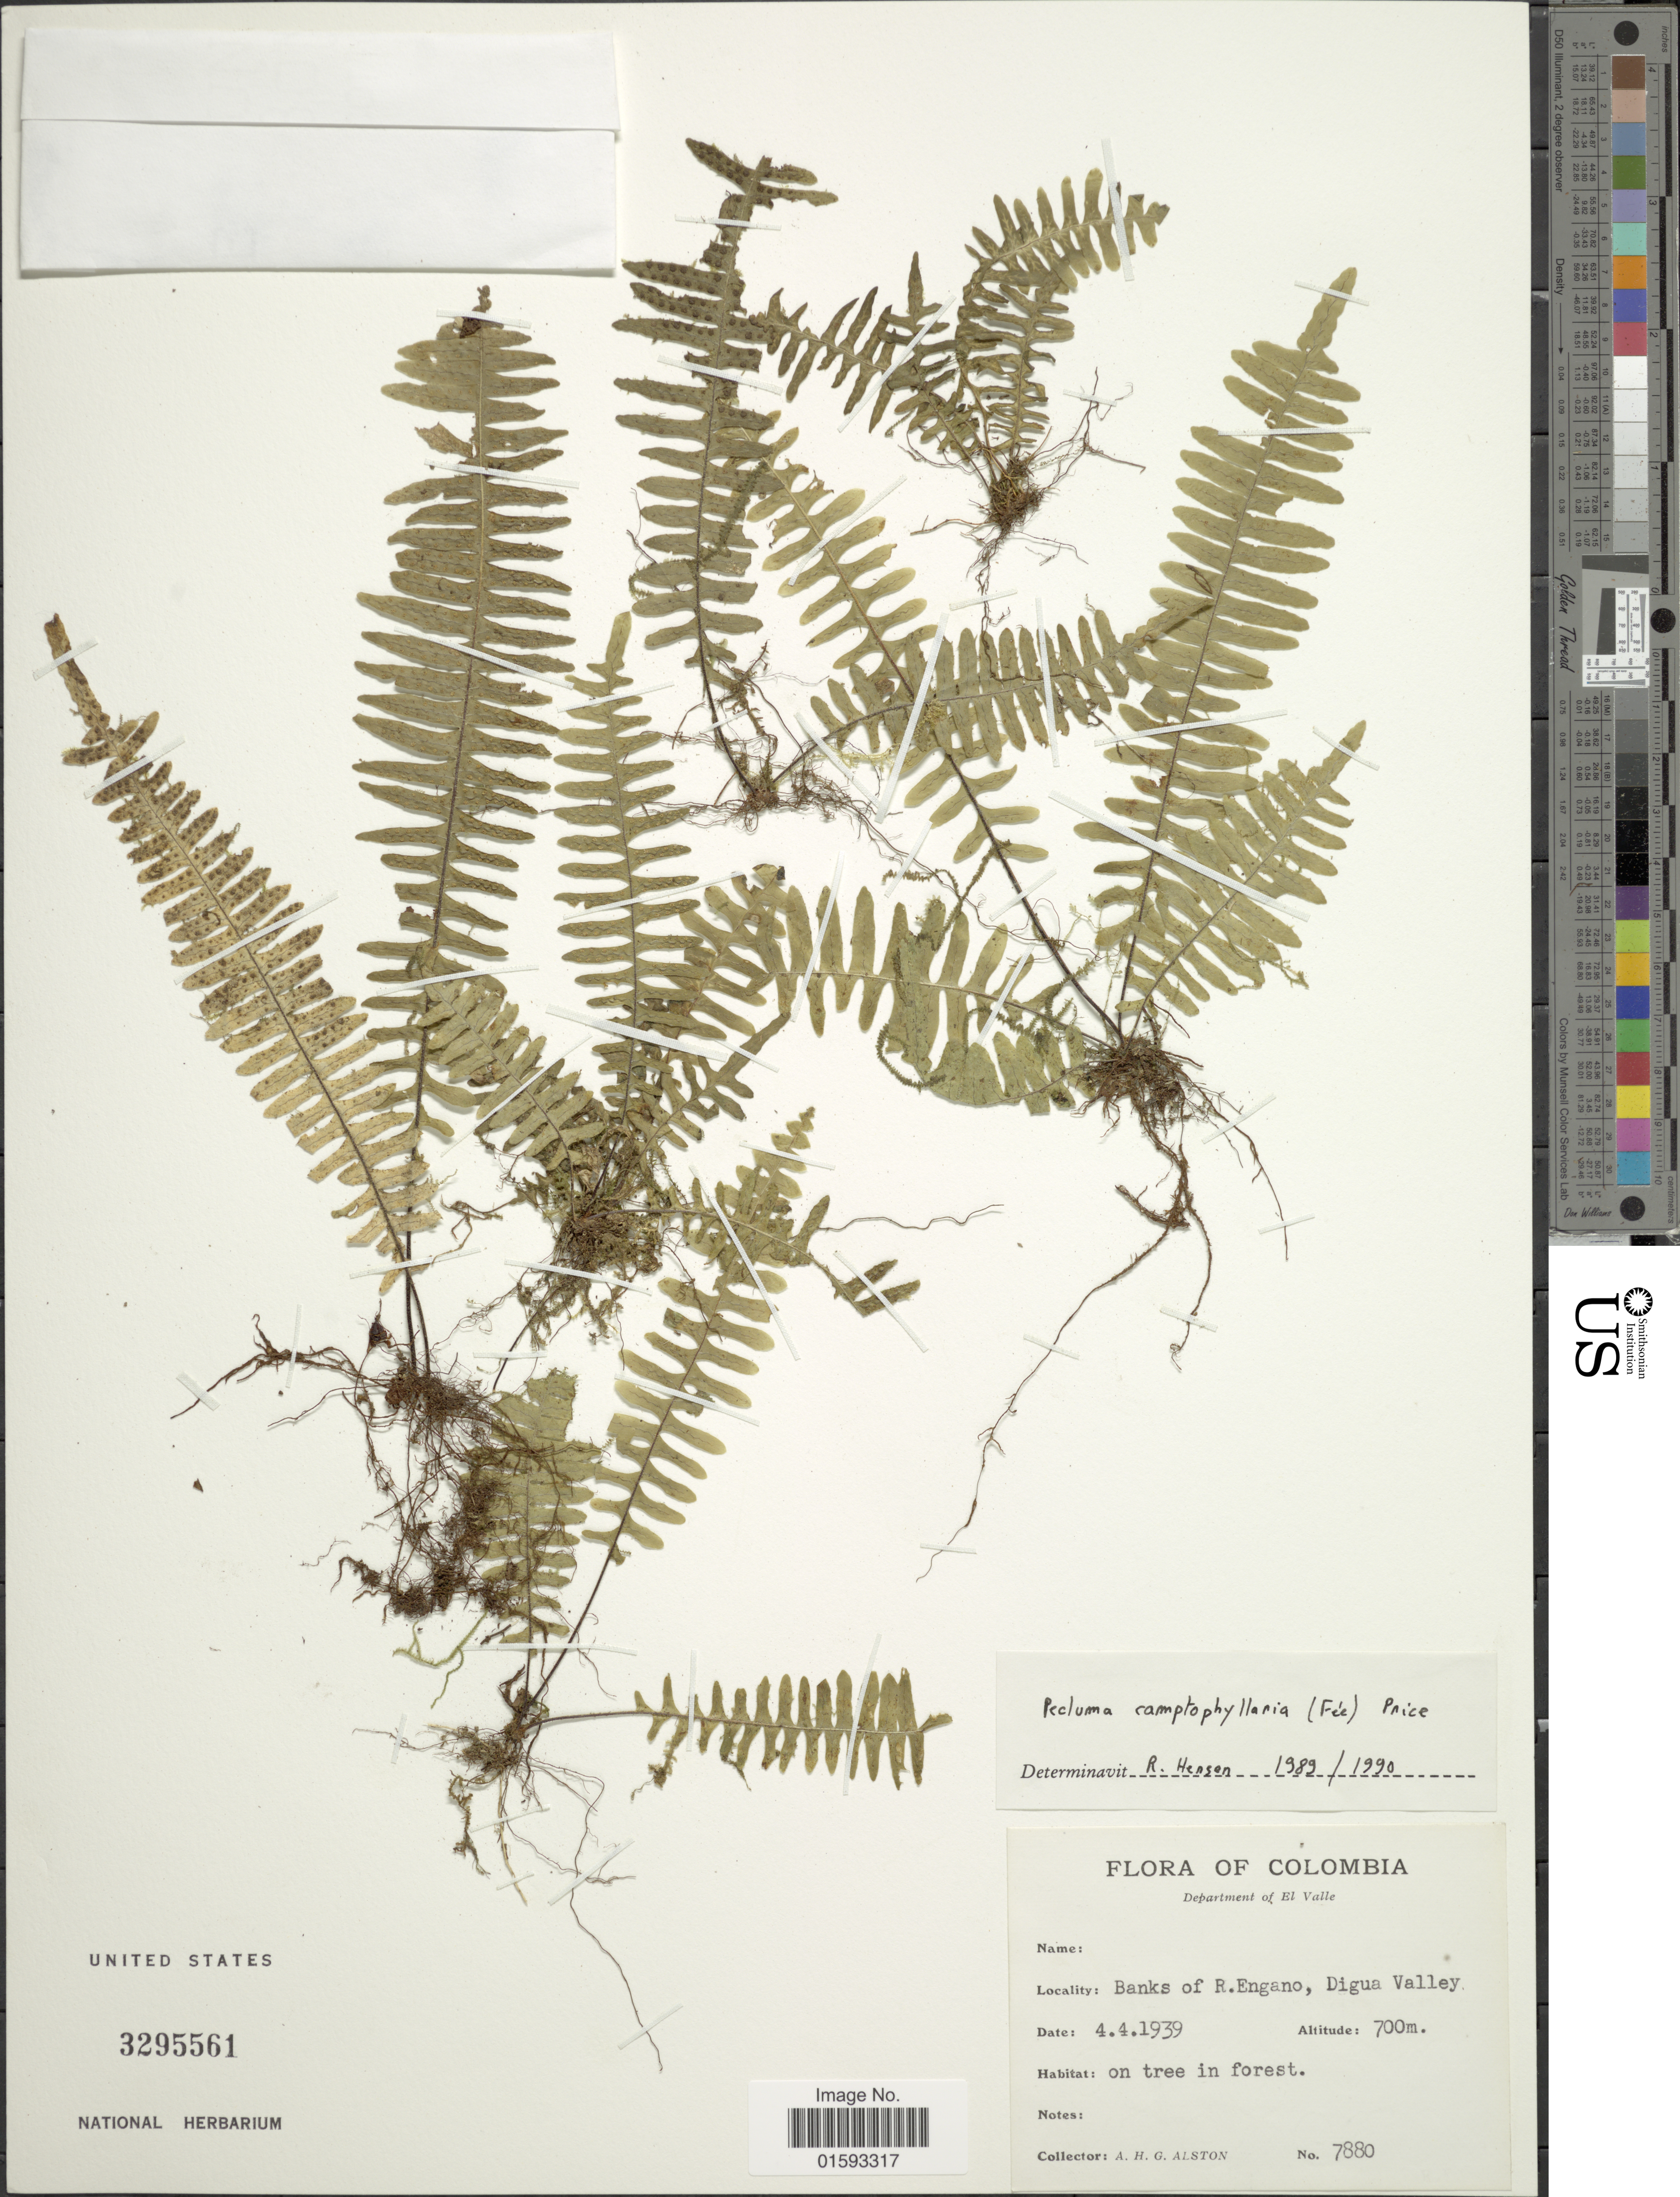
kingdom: Plantae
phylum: Tracheophyta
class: Polypodiopsida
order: Polypodiales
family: Polypodiaceae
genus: Pecluma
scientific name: Pecluma camptophyllaria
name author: (Fée) M.G. Price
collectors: A. H. Alston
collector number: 7880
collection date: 1939-04-04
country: Colombia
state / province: Valle del Cauca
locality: Department of El Valle, Banks of R. Engano, Digua Valley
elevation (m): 700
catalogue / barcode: US 3295561